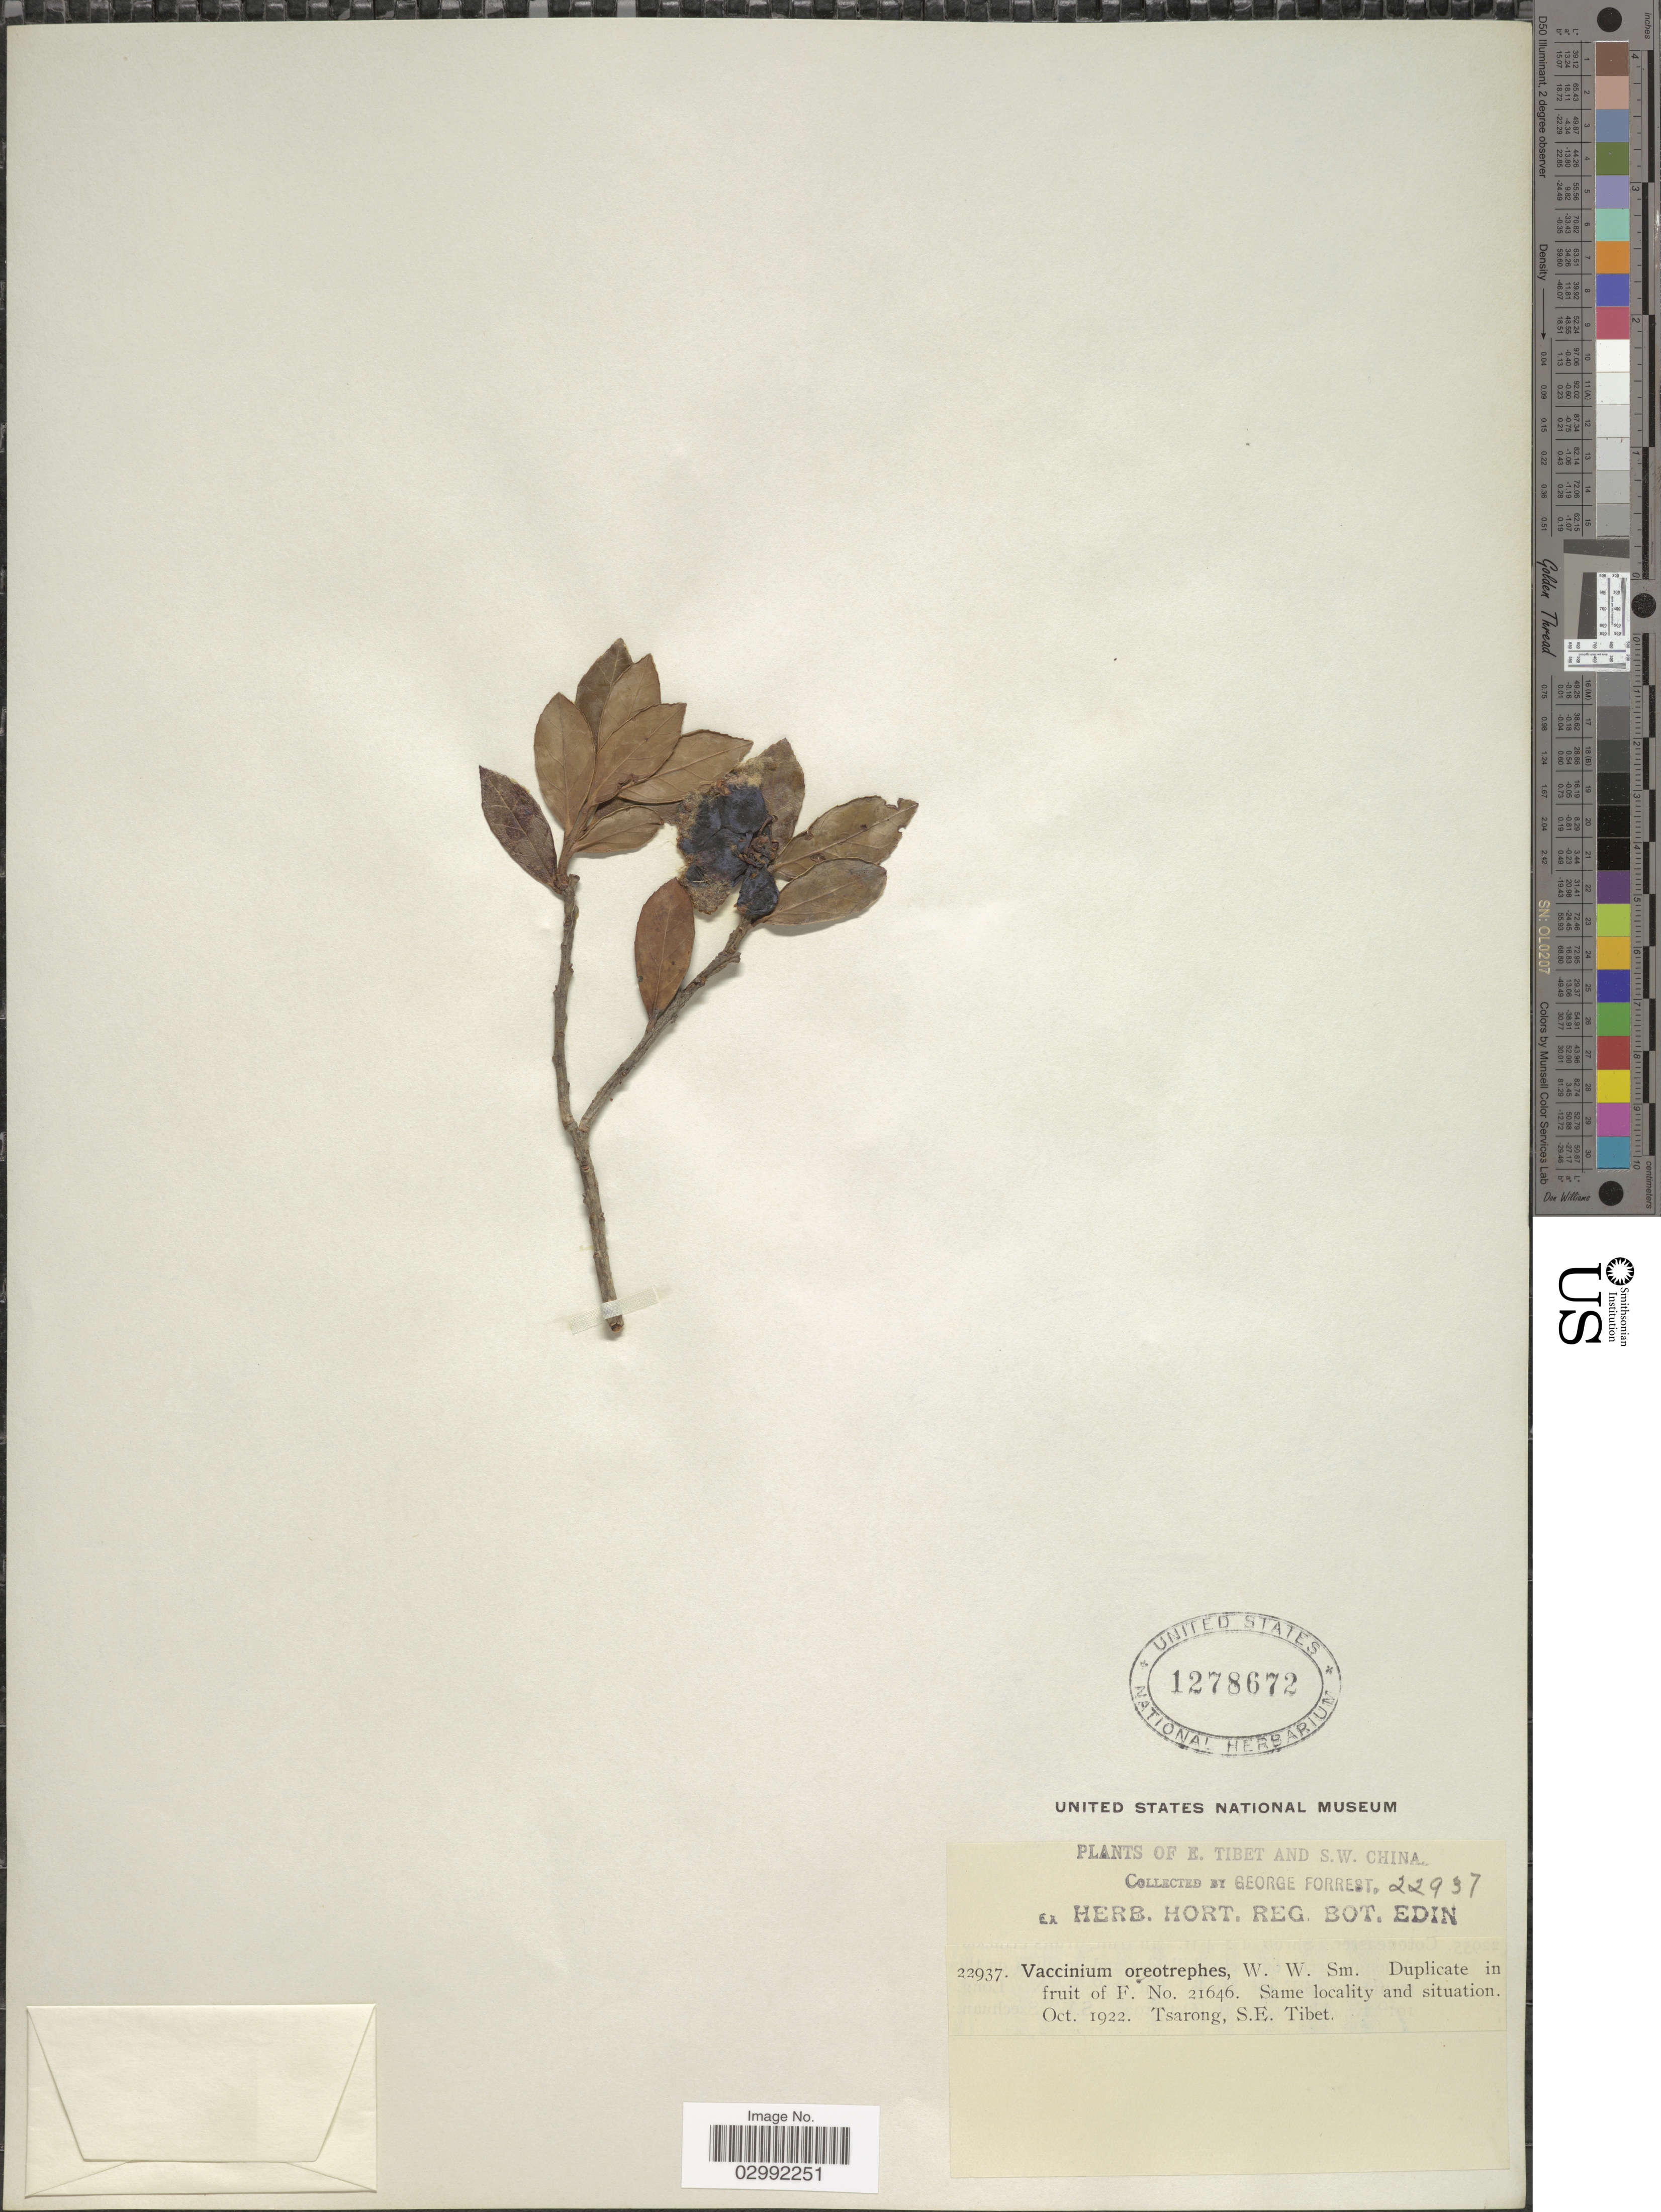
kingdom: Plantae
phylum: Tracheophyta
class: Magnoliopsida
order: Ericales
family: Ericaceae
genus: Vaccinium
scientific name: Vaccinium sikkimense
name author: C.B. Clarke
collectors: G. Forrest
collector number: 22937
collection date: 1922-10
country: China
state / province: Xizang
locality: E. Tibet and S.W. China. Tsarong, S.E. Tibet.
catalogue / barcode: US 1278672